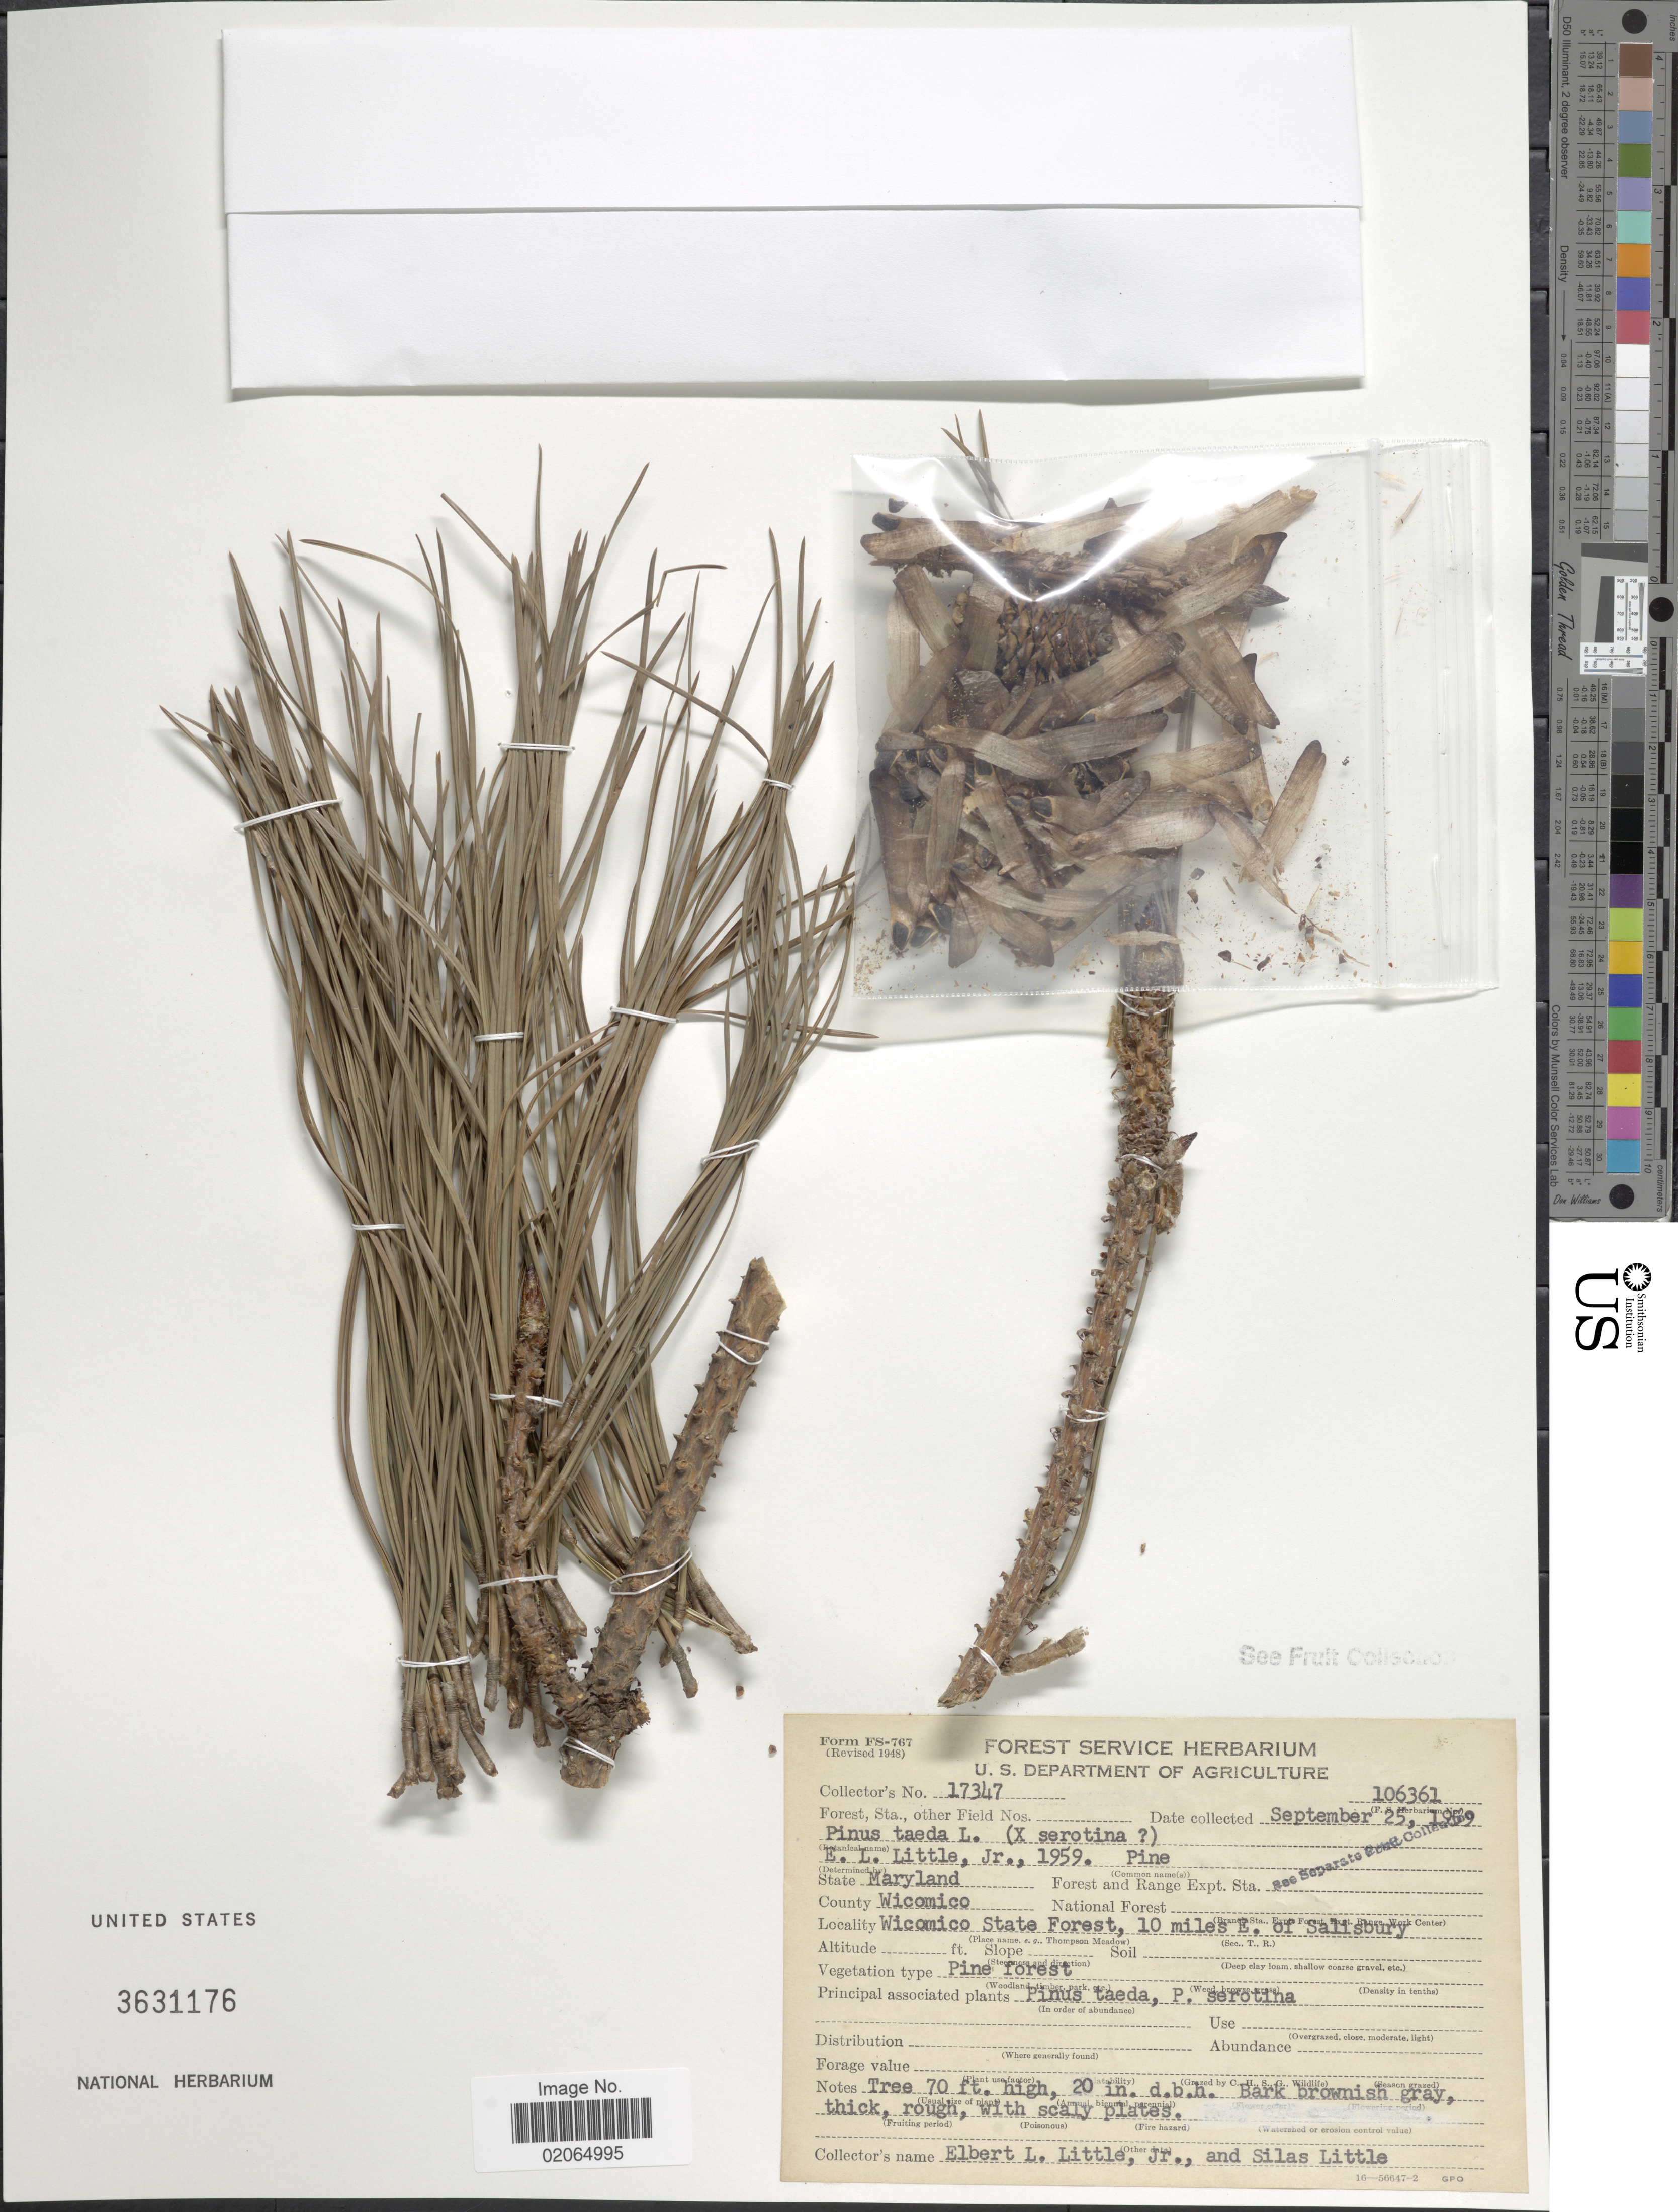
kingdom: Plantae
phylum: Tracheophyta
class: Pinopsida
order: Pinales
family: Pinaceae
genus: Pinus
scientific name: Pinus taeda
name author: L.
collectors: E. L. Little & S. Little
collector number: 17347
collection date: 1959-09-25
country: United States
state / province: Maryland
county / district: Wicomico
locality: County Wicomico, Wicomico State Forest, 10 miles E. of Salisbury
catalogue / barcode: US 3631176